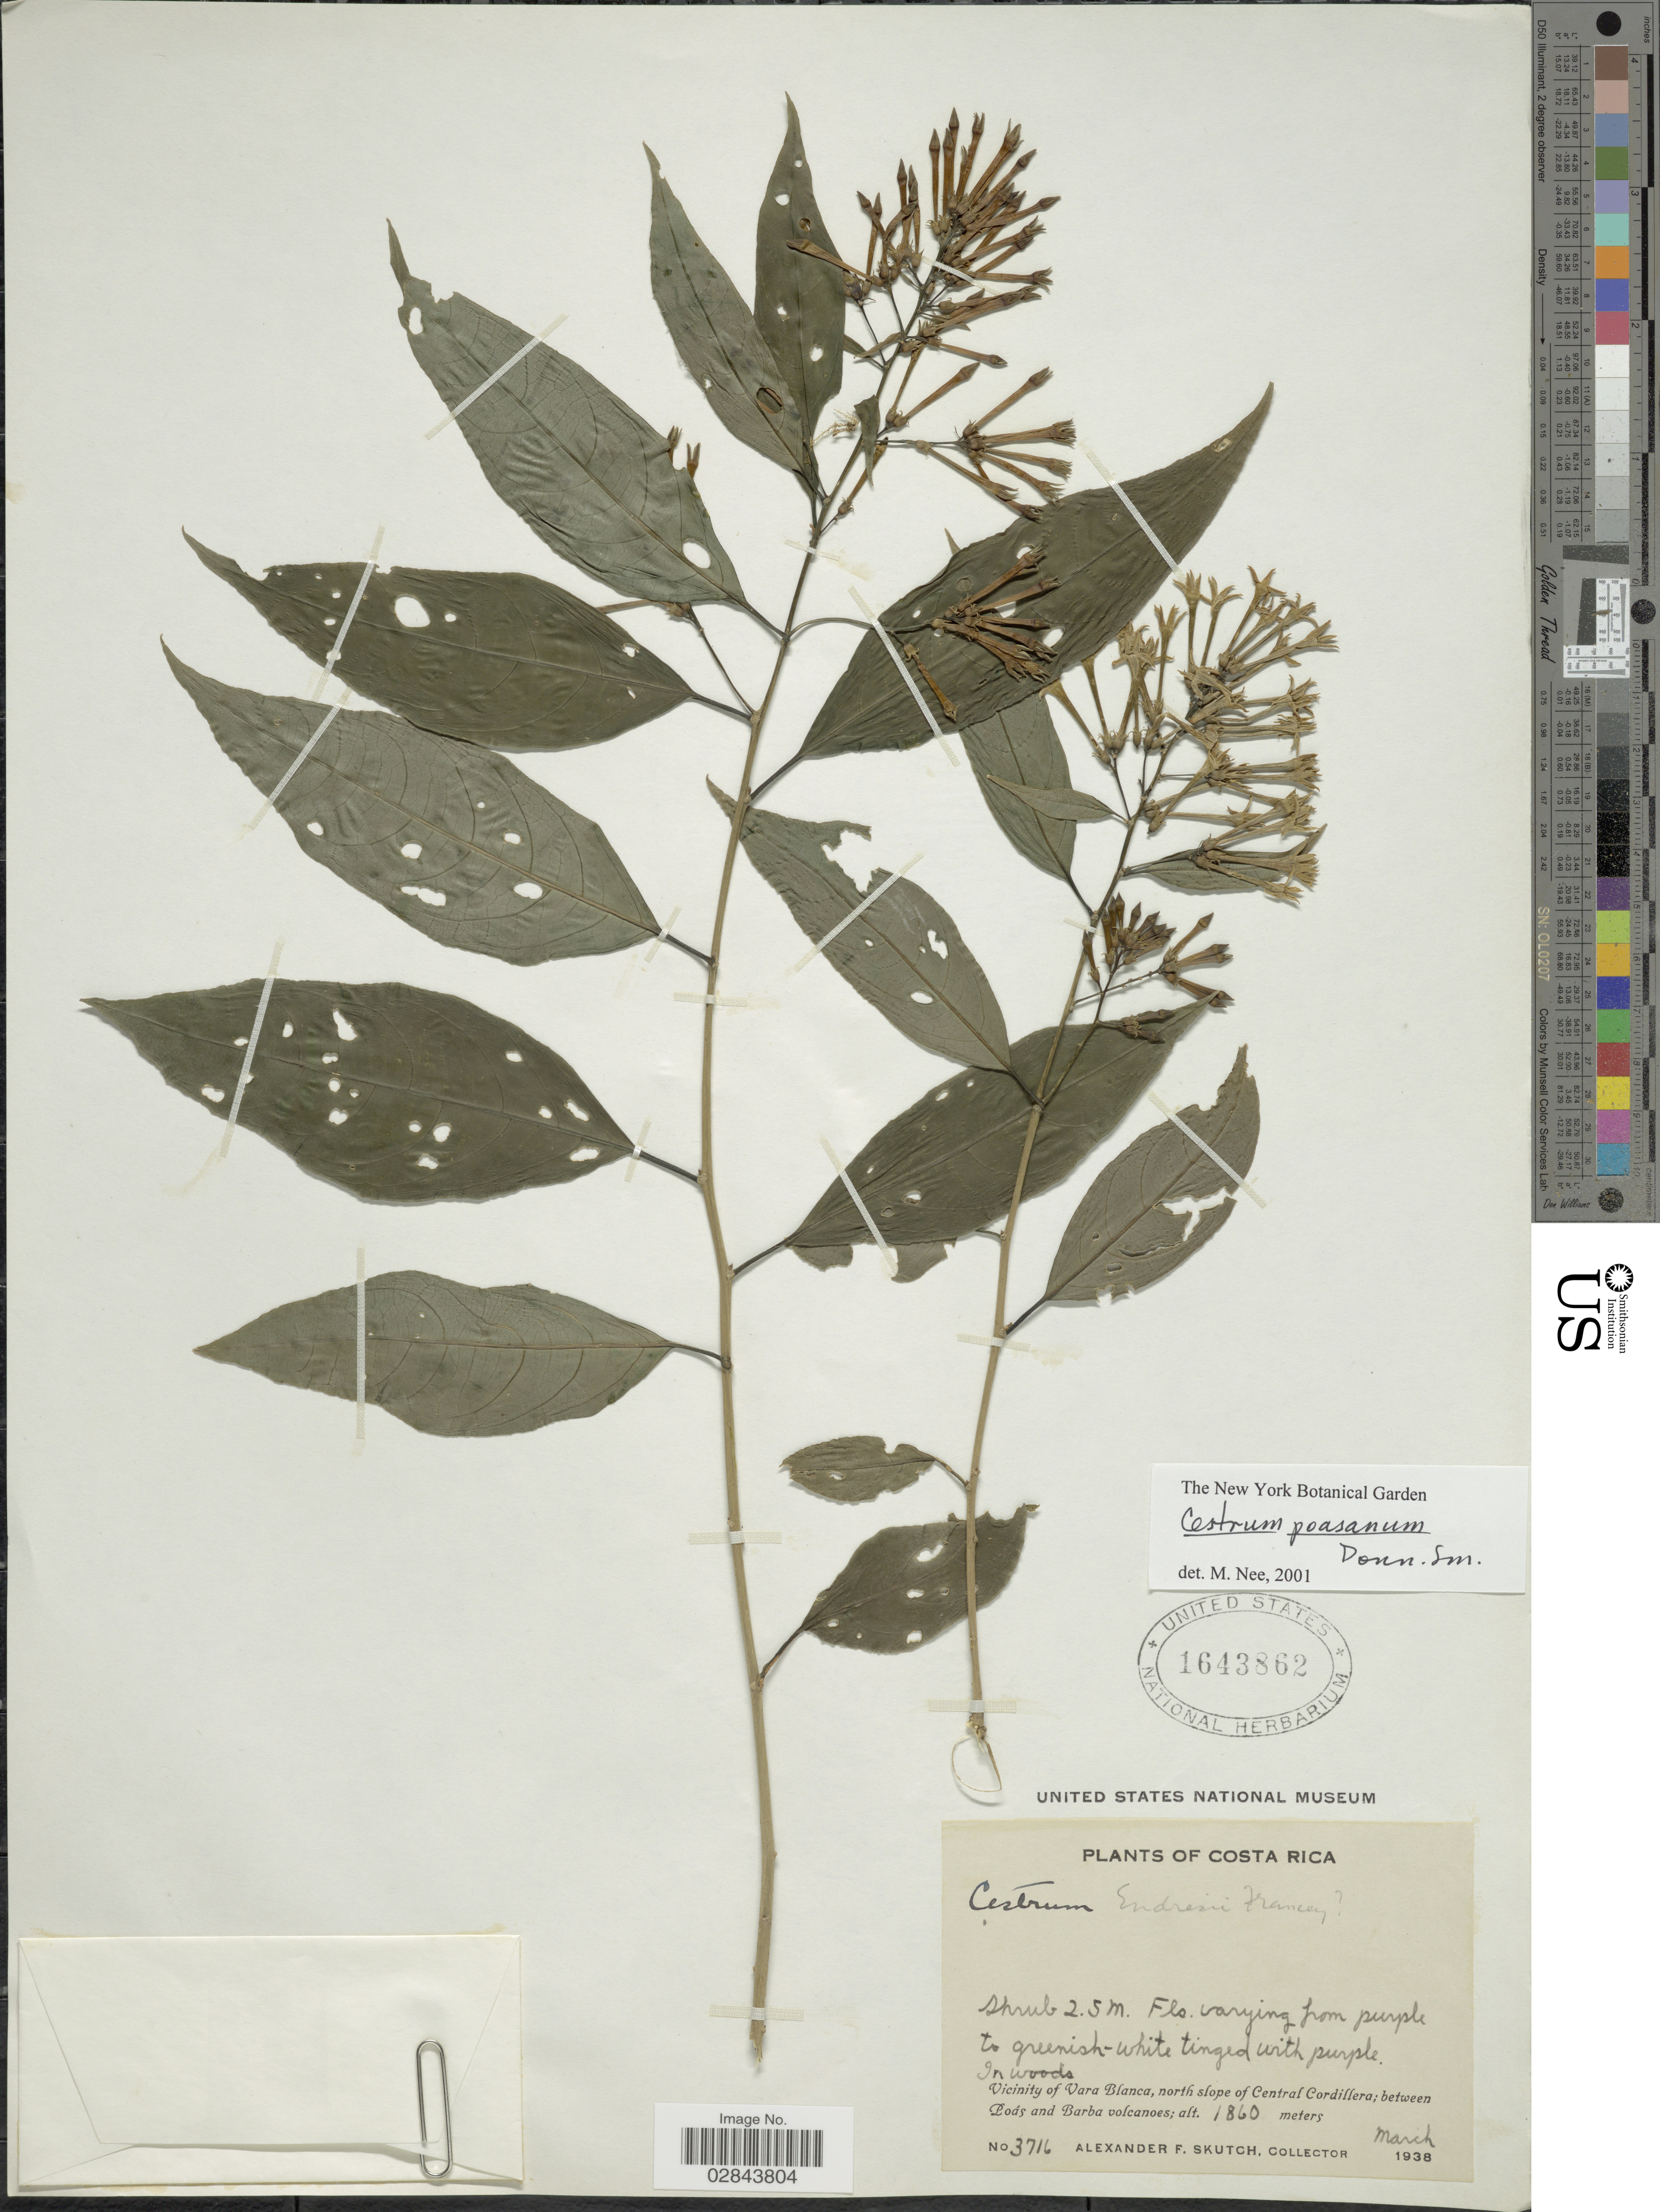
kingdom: Plantae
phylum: Tracheophyta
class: Magnoliopsida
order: Solanales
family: Solanaceae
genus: Cestrum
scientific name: Cestrum poasanum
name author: Donn. Sm.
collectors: A. F. Skutch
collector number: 3716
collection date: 1938-03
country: Costa Rica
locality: Vicinity of Vara Blanca, north slope of Central Cordillera; between Poás and Barba volcanoes.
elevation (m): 1860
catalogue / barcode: US 1643862